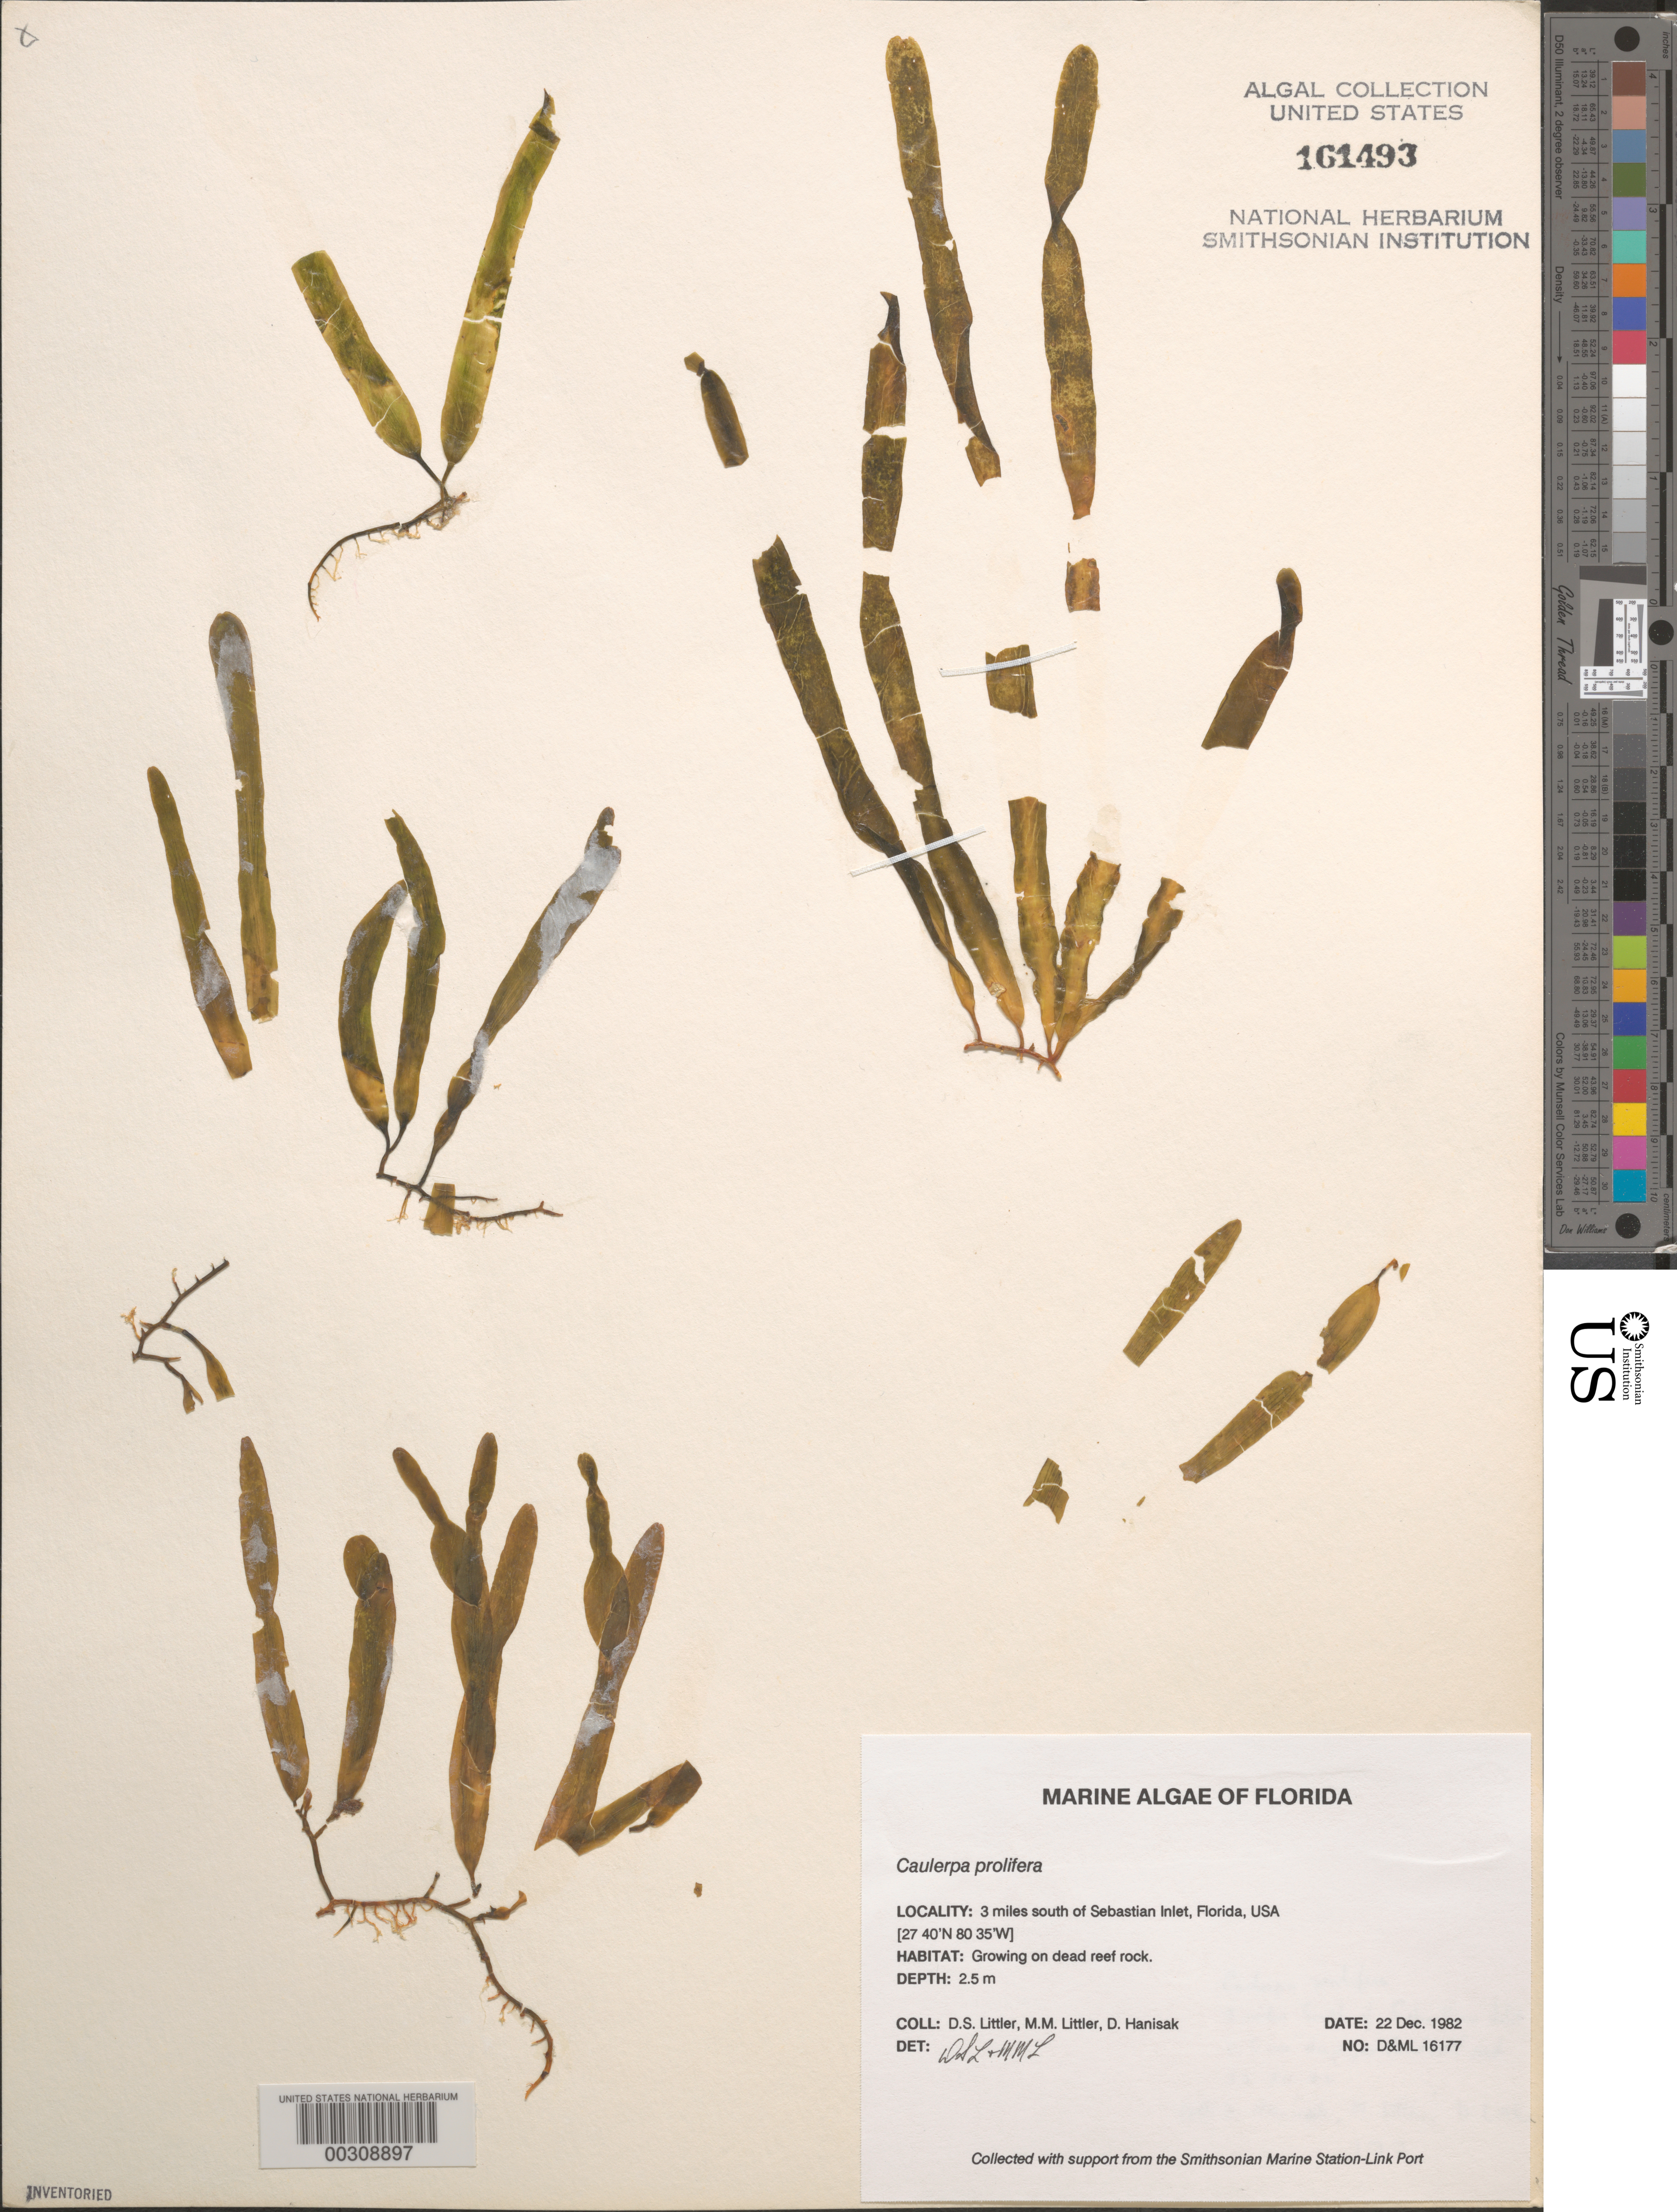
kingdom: Plantae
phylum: Chlorophyta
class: Ulvophyceae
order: Bryopsidales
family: Caulerpaceae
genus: Caulerpa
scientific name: Caulerpa prolifera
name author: (Forssk.) J.V.Lamouroux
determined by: Littler, D. S.; Littler, M. M.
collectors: D. S. Littler, M. M. Littler & M. Hanisak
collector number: D&ML 16177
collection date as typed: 22 Dec 1982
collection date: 1982-12-22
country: United States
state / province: Florida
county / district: Indian River County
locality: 3 miles south of Sebastian Inlet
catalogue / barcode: US 161493